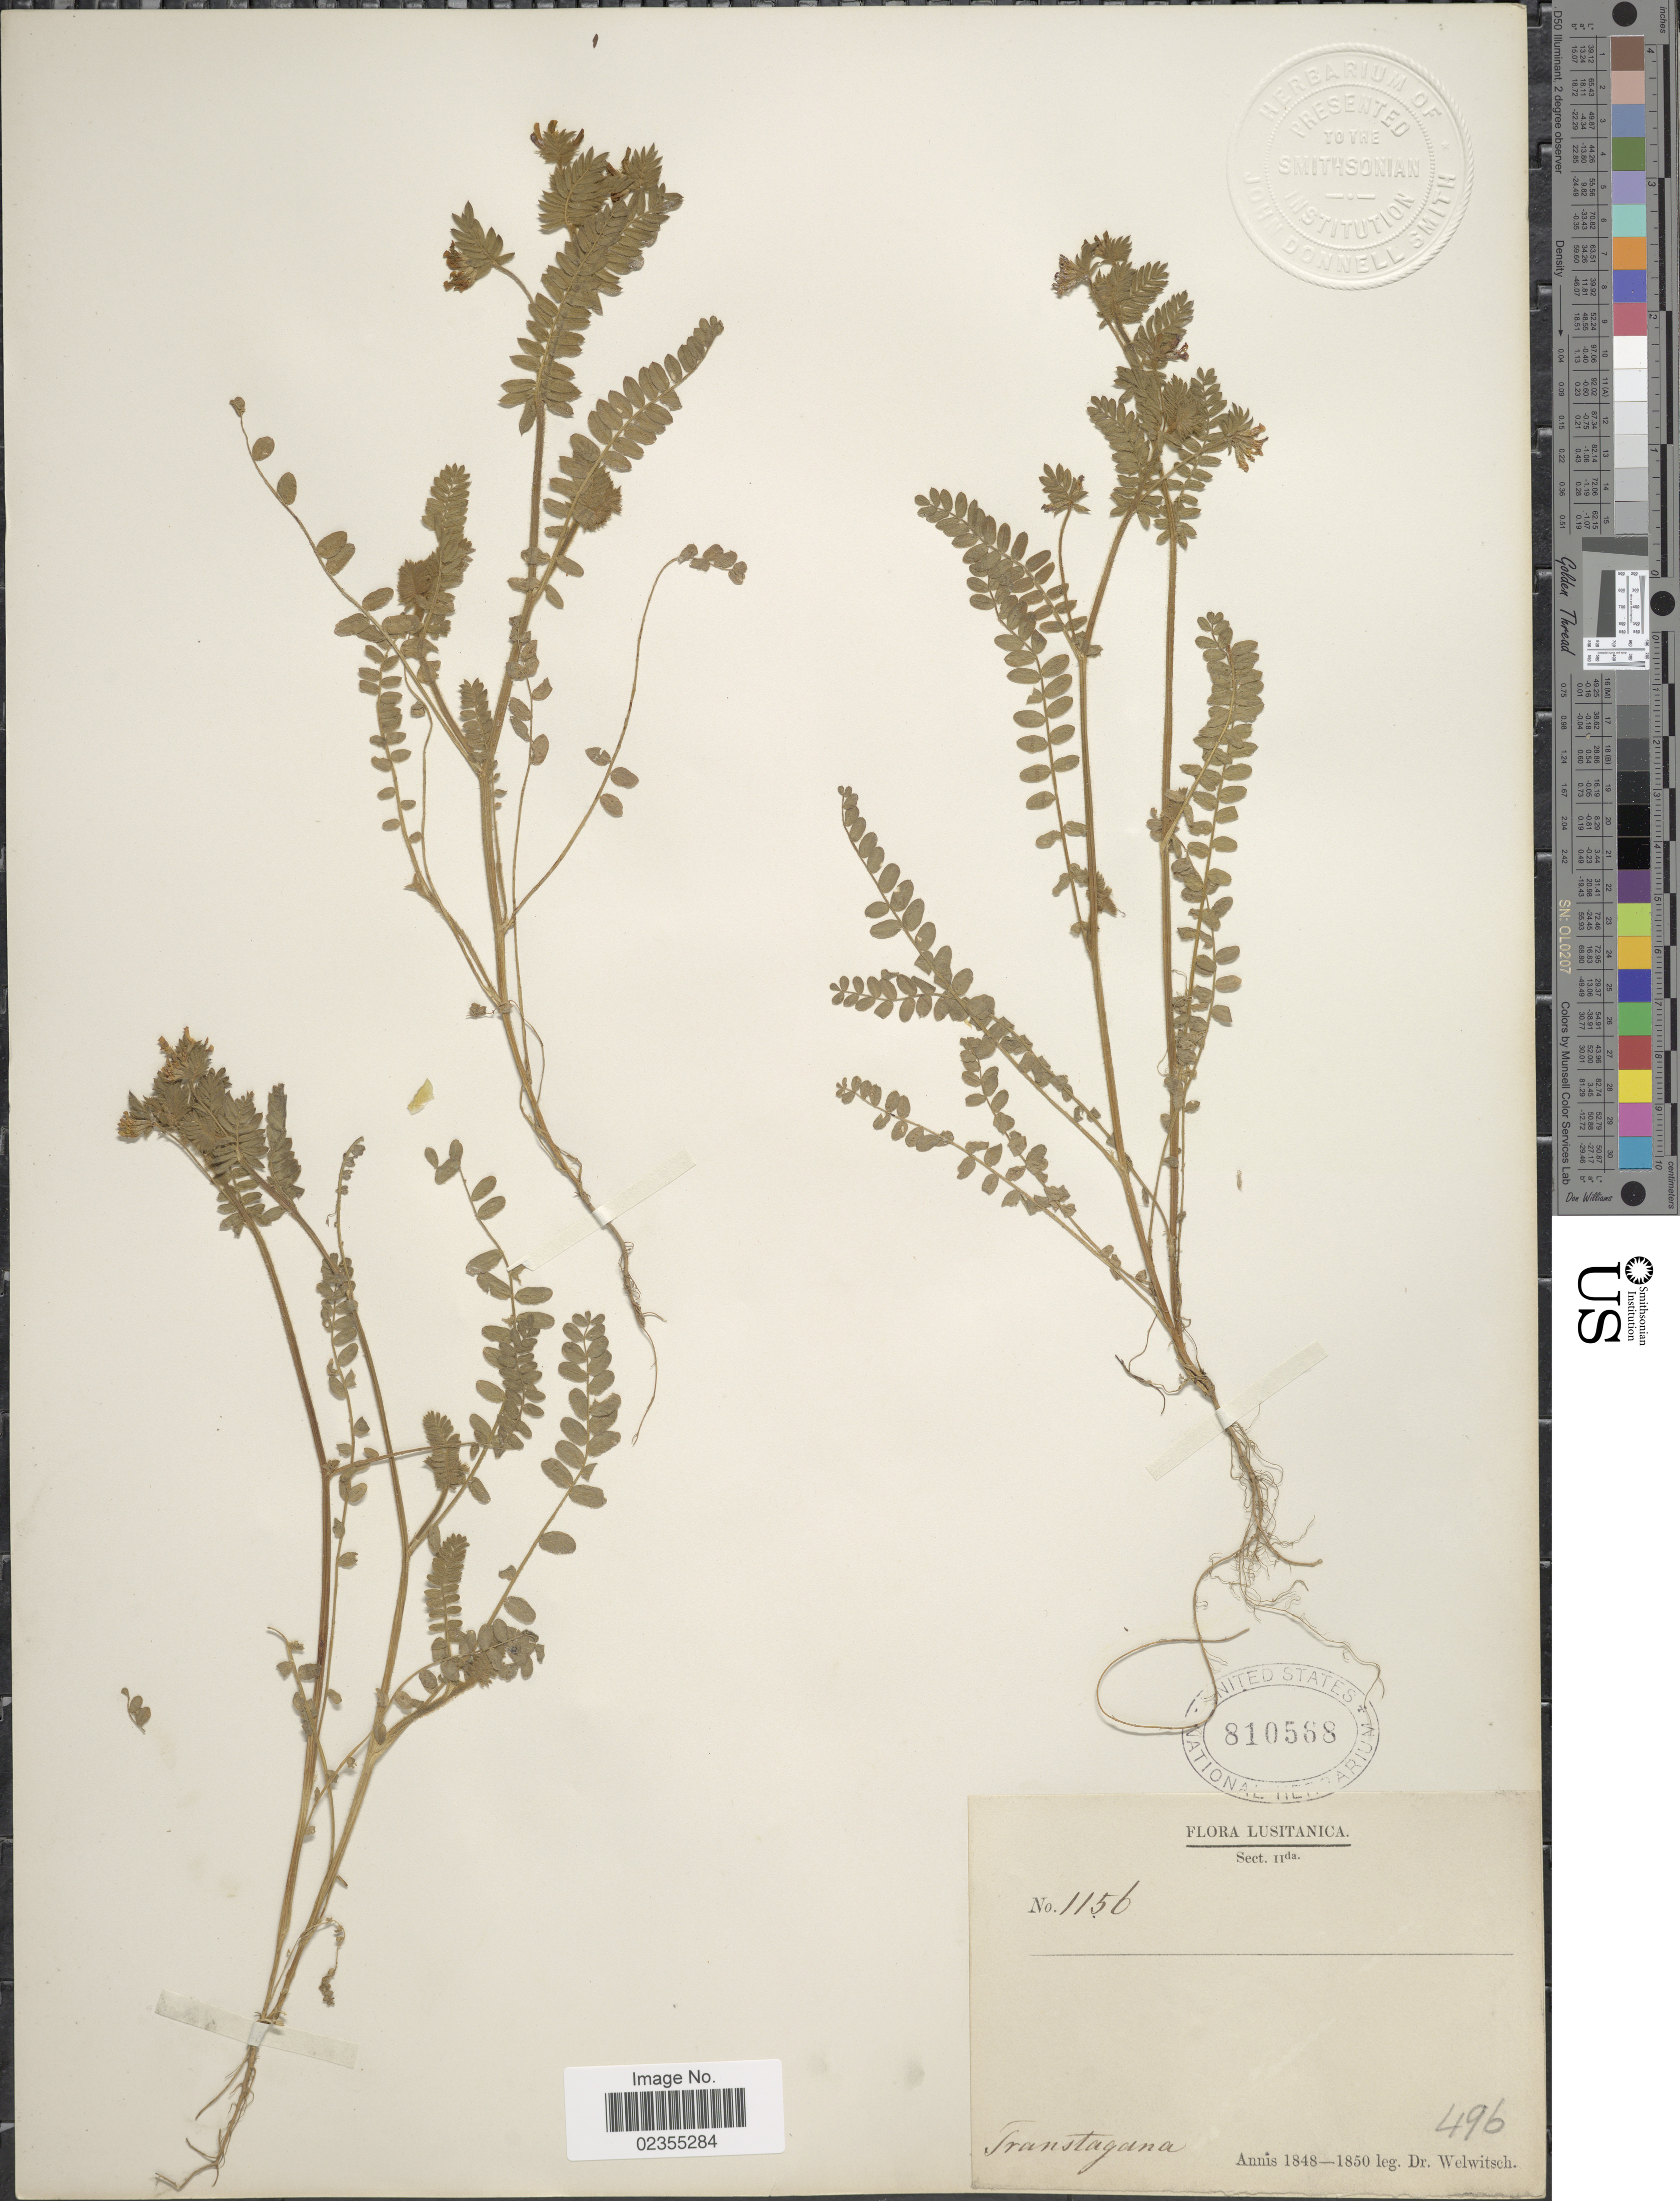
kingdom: Plantae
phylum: Tracheophyta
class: Magnoliopsida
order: Fabales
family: Fabaceae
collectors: -. Welwitsch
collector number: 1156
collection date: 1848/1850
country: Portugal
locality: Lusitanica. Franstagana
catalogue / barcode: US 810568